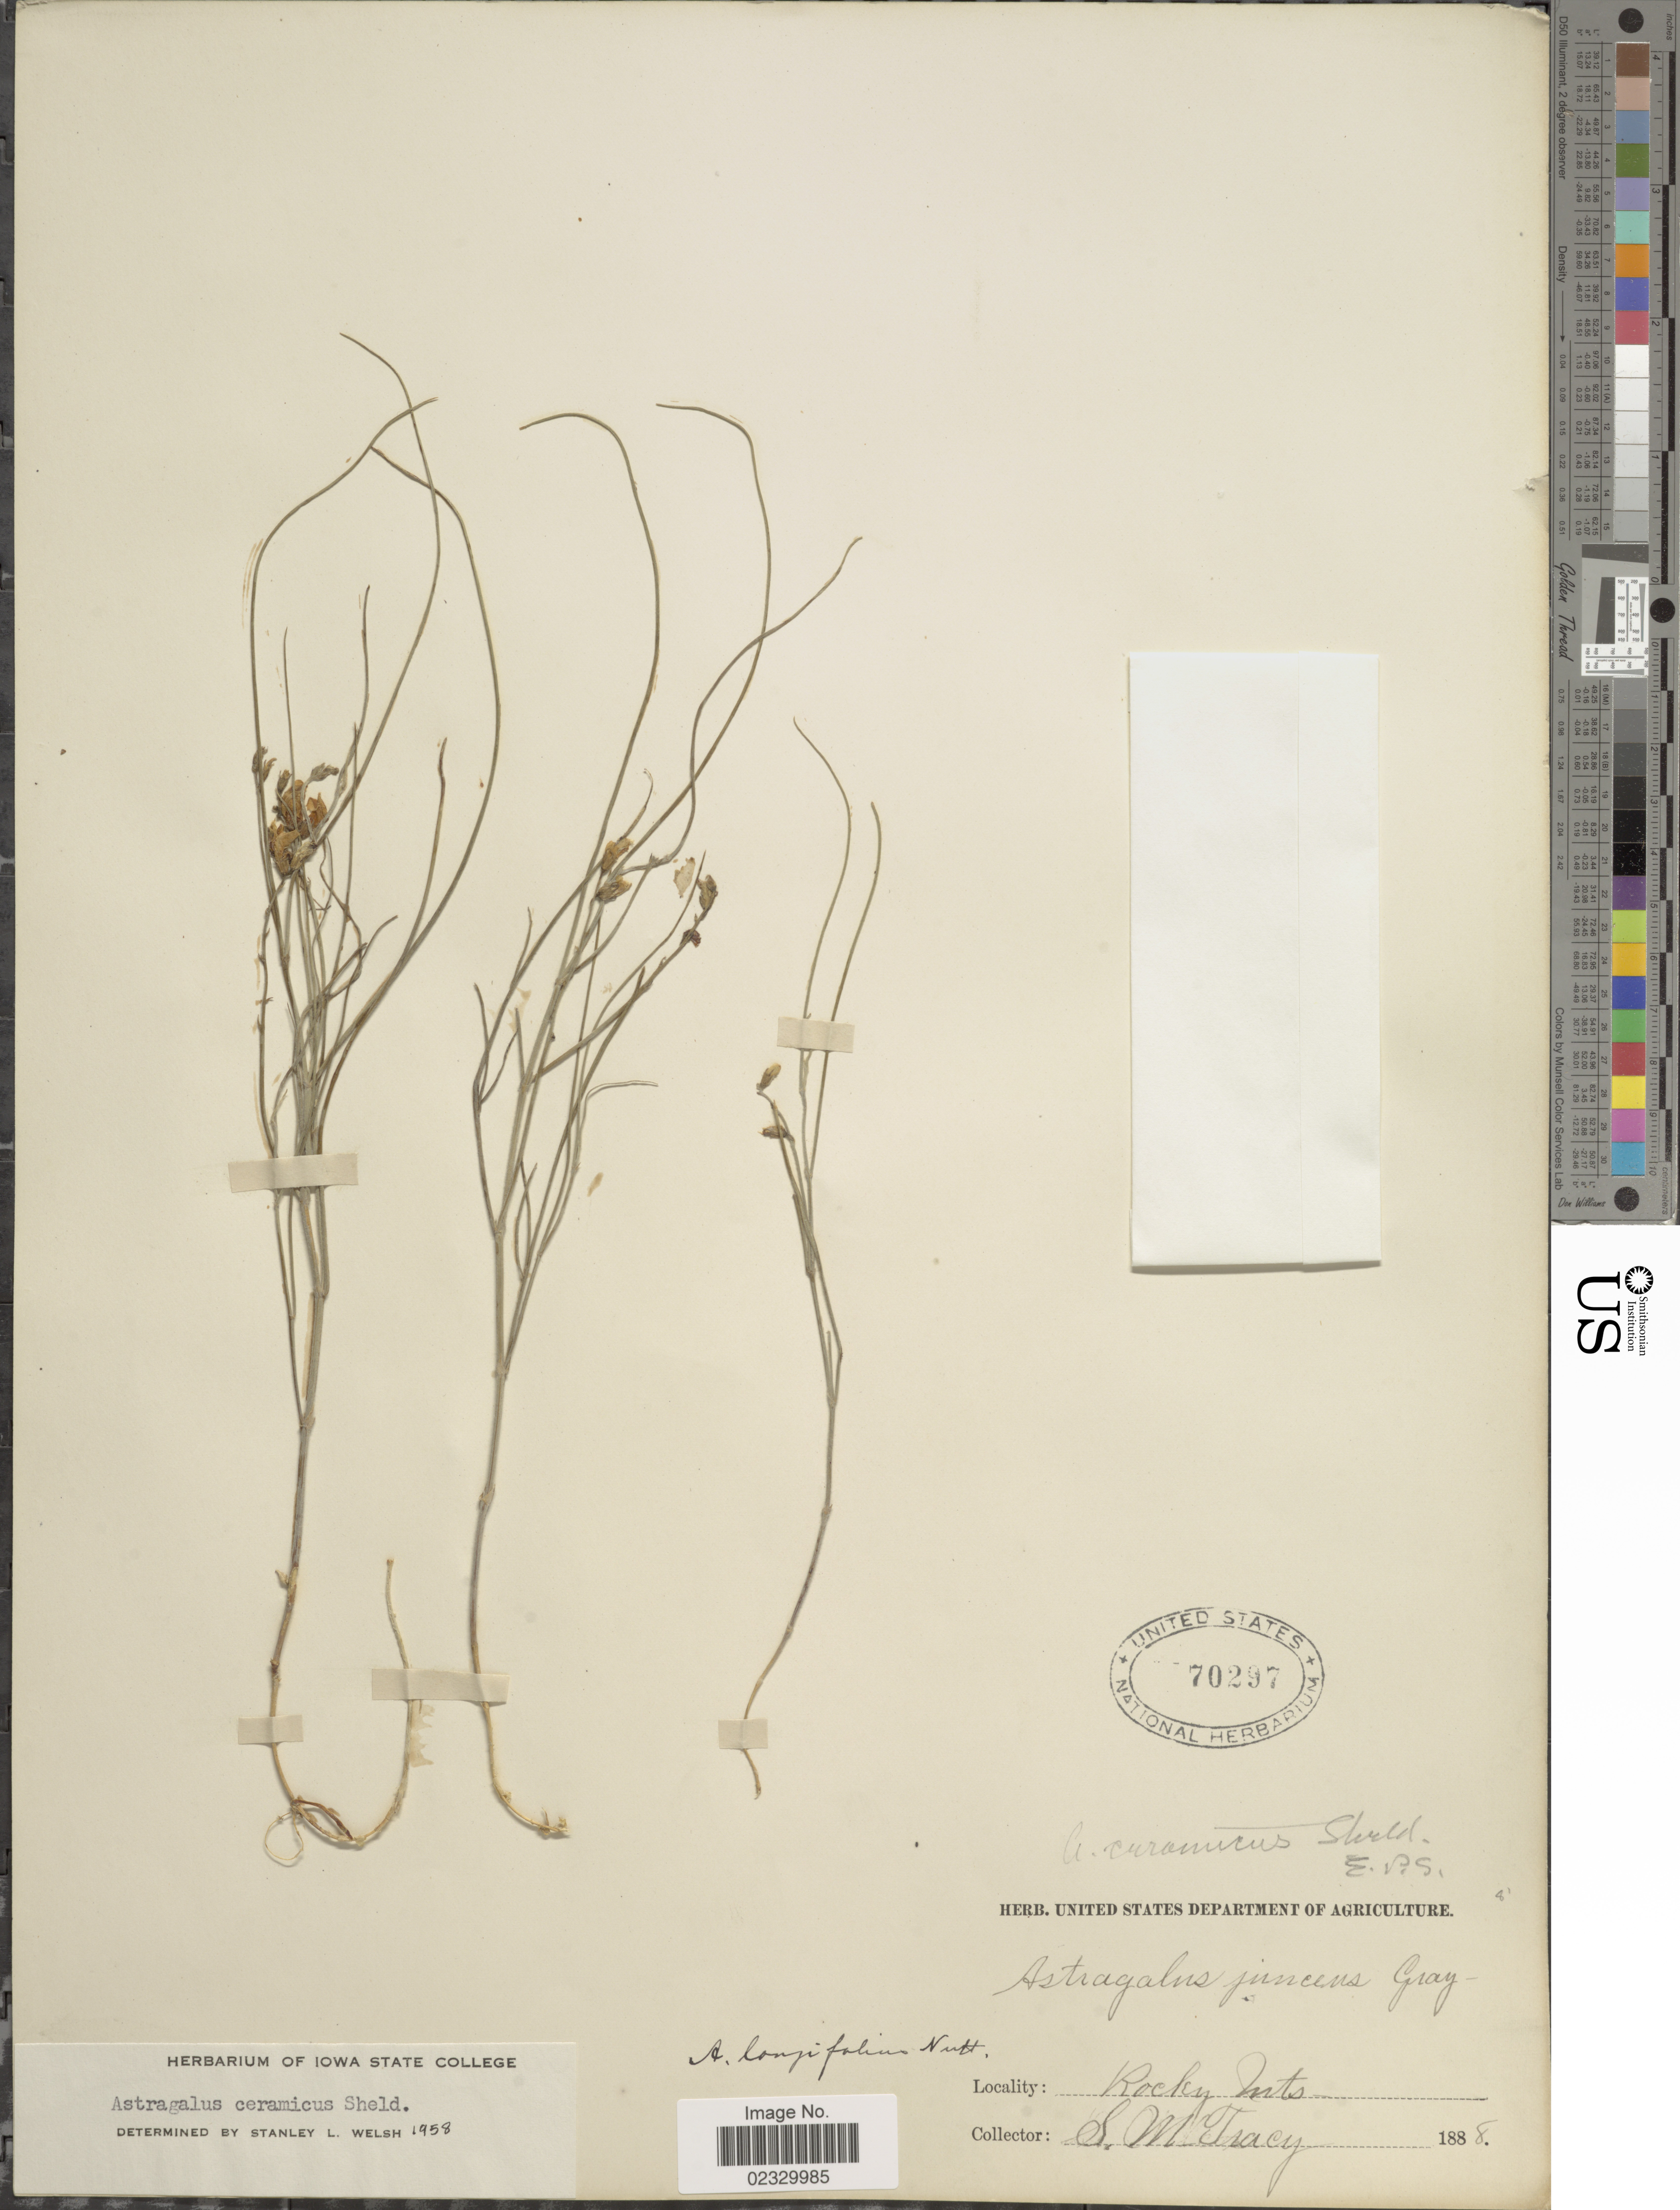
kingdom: Plantae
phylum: Tracheophyta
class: Magnoliopsida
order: Fabales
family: Fabaceae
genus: Astragalus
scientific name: Astragalus ceramicus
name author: E. Sheld.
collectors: S. M. Tracy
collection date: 1888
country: United States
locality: Rocky Mts.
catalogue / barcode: US 70297